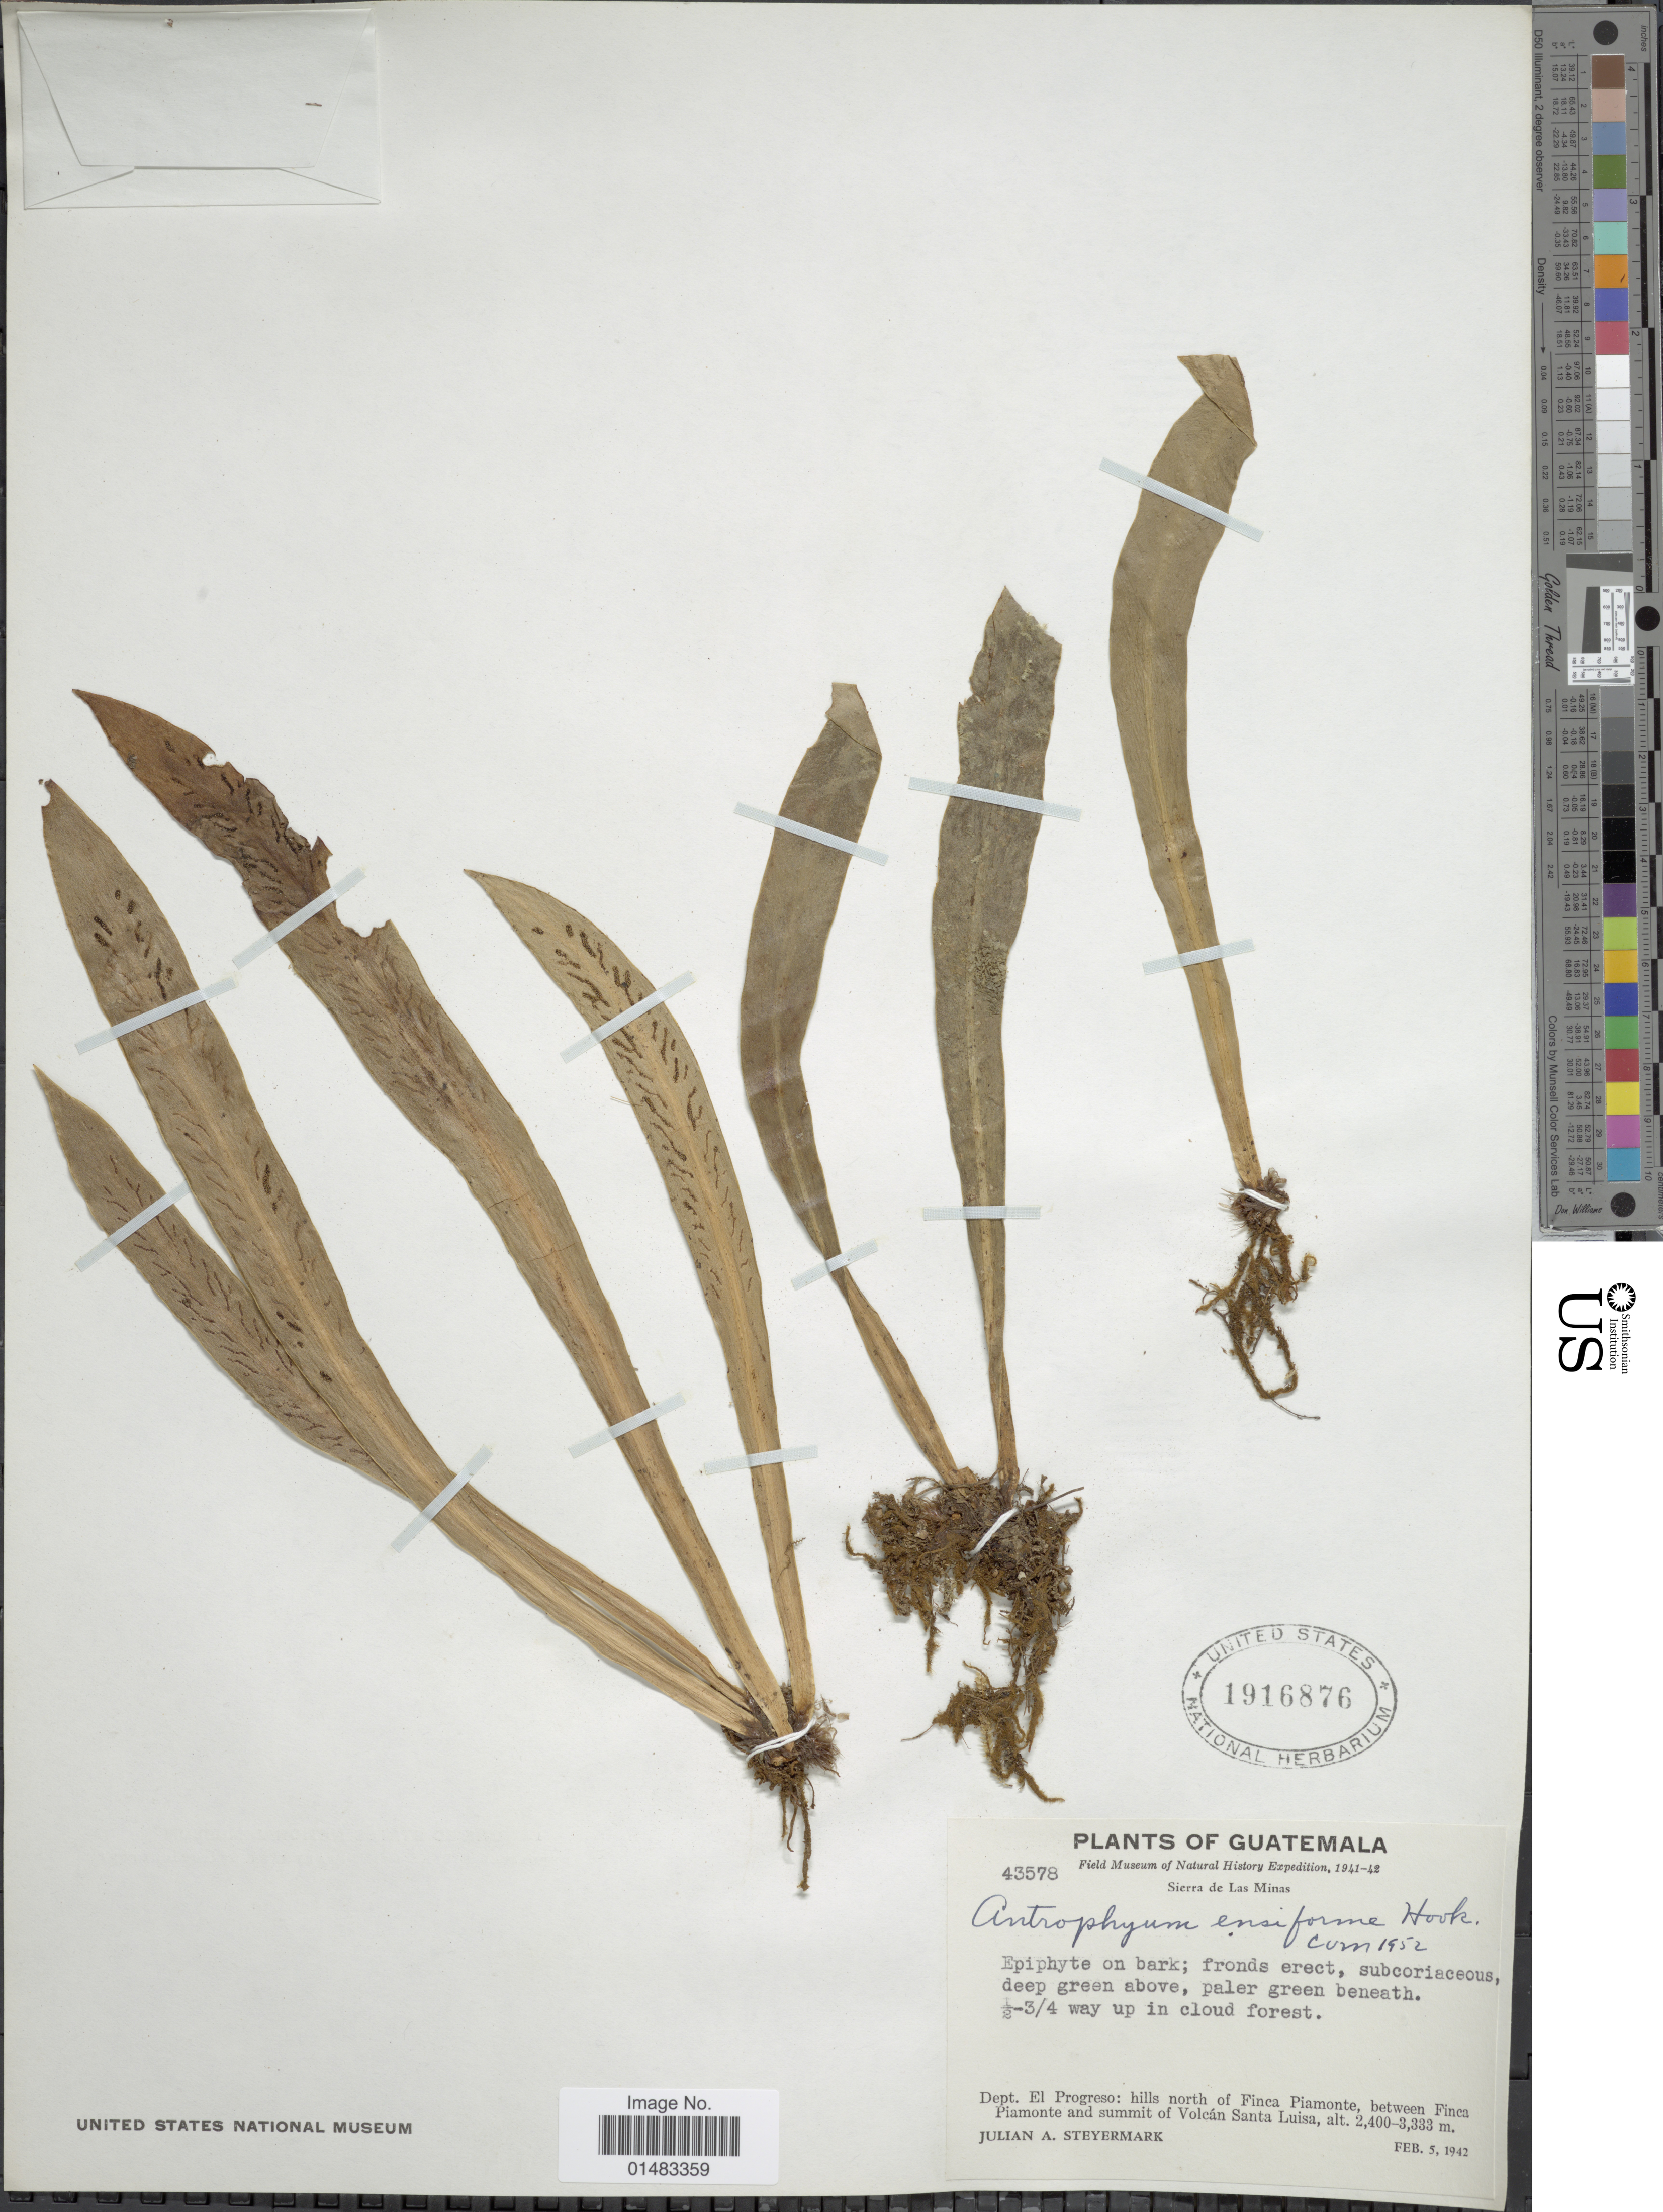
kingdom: Plantae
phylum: Tracheophyta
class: Polypodiopsida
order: Polypodiales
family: Pteridaceae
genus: Scoliosorus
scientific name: Scoliosorus ensiformis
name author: (Hook.) T. Moore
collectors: J. Steyermark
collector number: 43578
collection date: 1942-02-05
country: Guatemala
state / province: El Progreso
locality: Plants of Guatemala, Hills north of Finca Piamonte, between Finca Piamonte and summit of Volcan Santa Luisa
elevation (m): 2400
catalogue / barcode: US 1916876